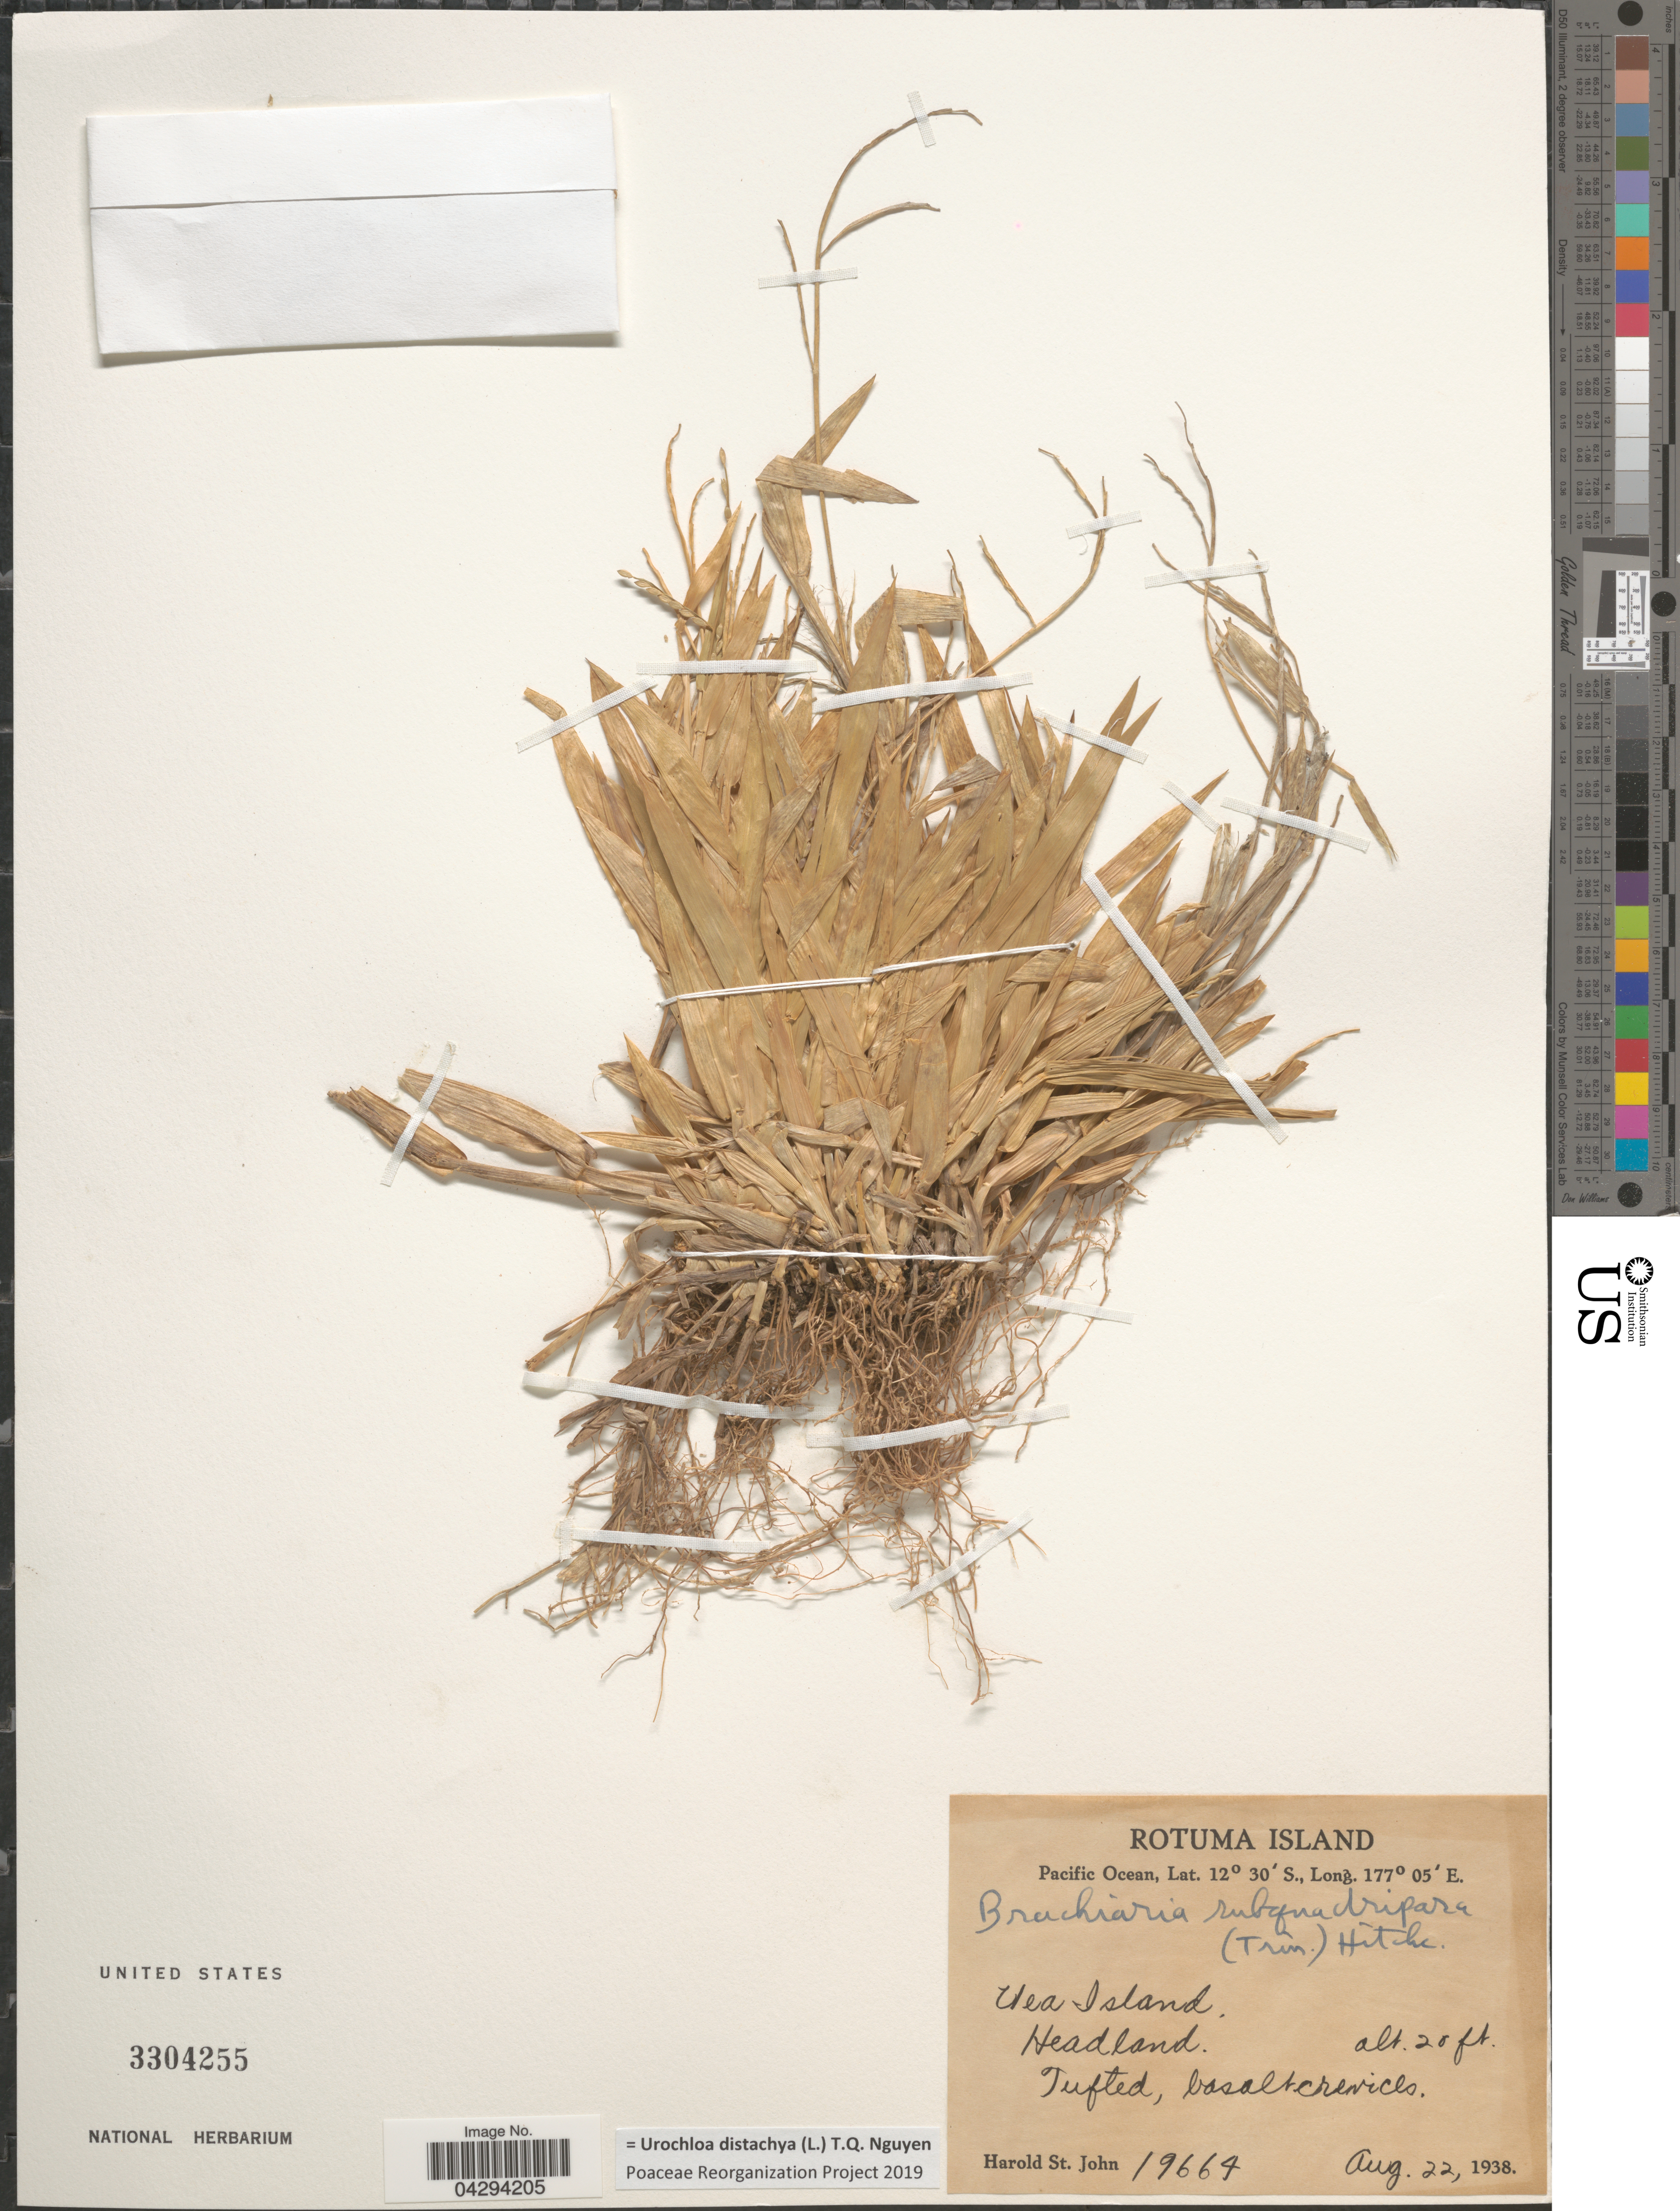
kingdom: Plantae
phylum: Tracheophyta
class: Liliopsida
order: Poales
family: Poaceae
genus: Urochloa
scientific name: Urochloa distachya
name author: (L.) T.Q. Nguyen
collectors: H. St. John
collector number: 19664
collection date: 1938-08-22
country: Fiji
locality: Rotuma Island. Pacific Ocean. Uea Island. Headland.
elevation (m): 6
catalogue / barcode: US 3304255